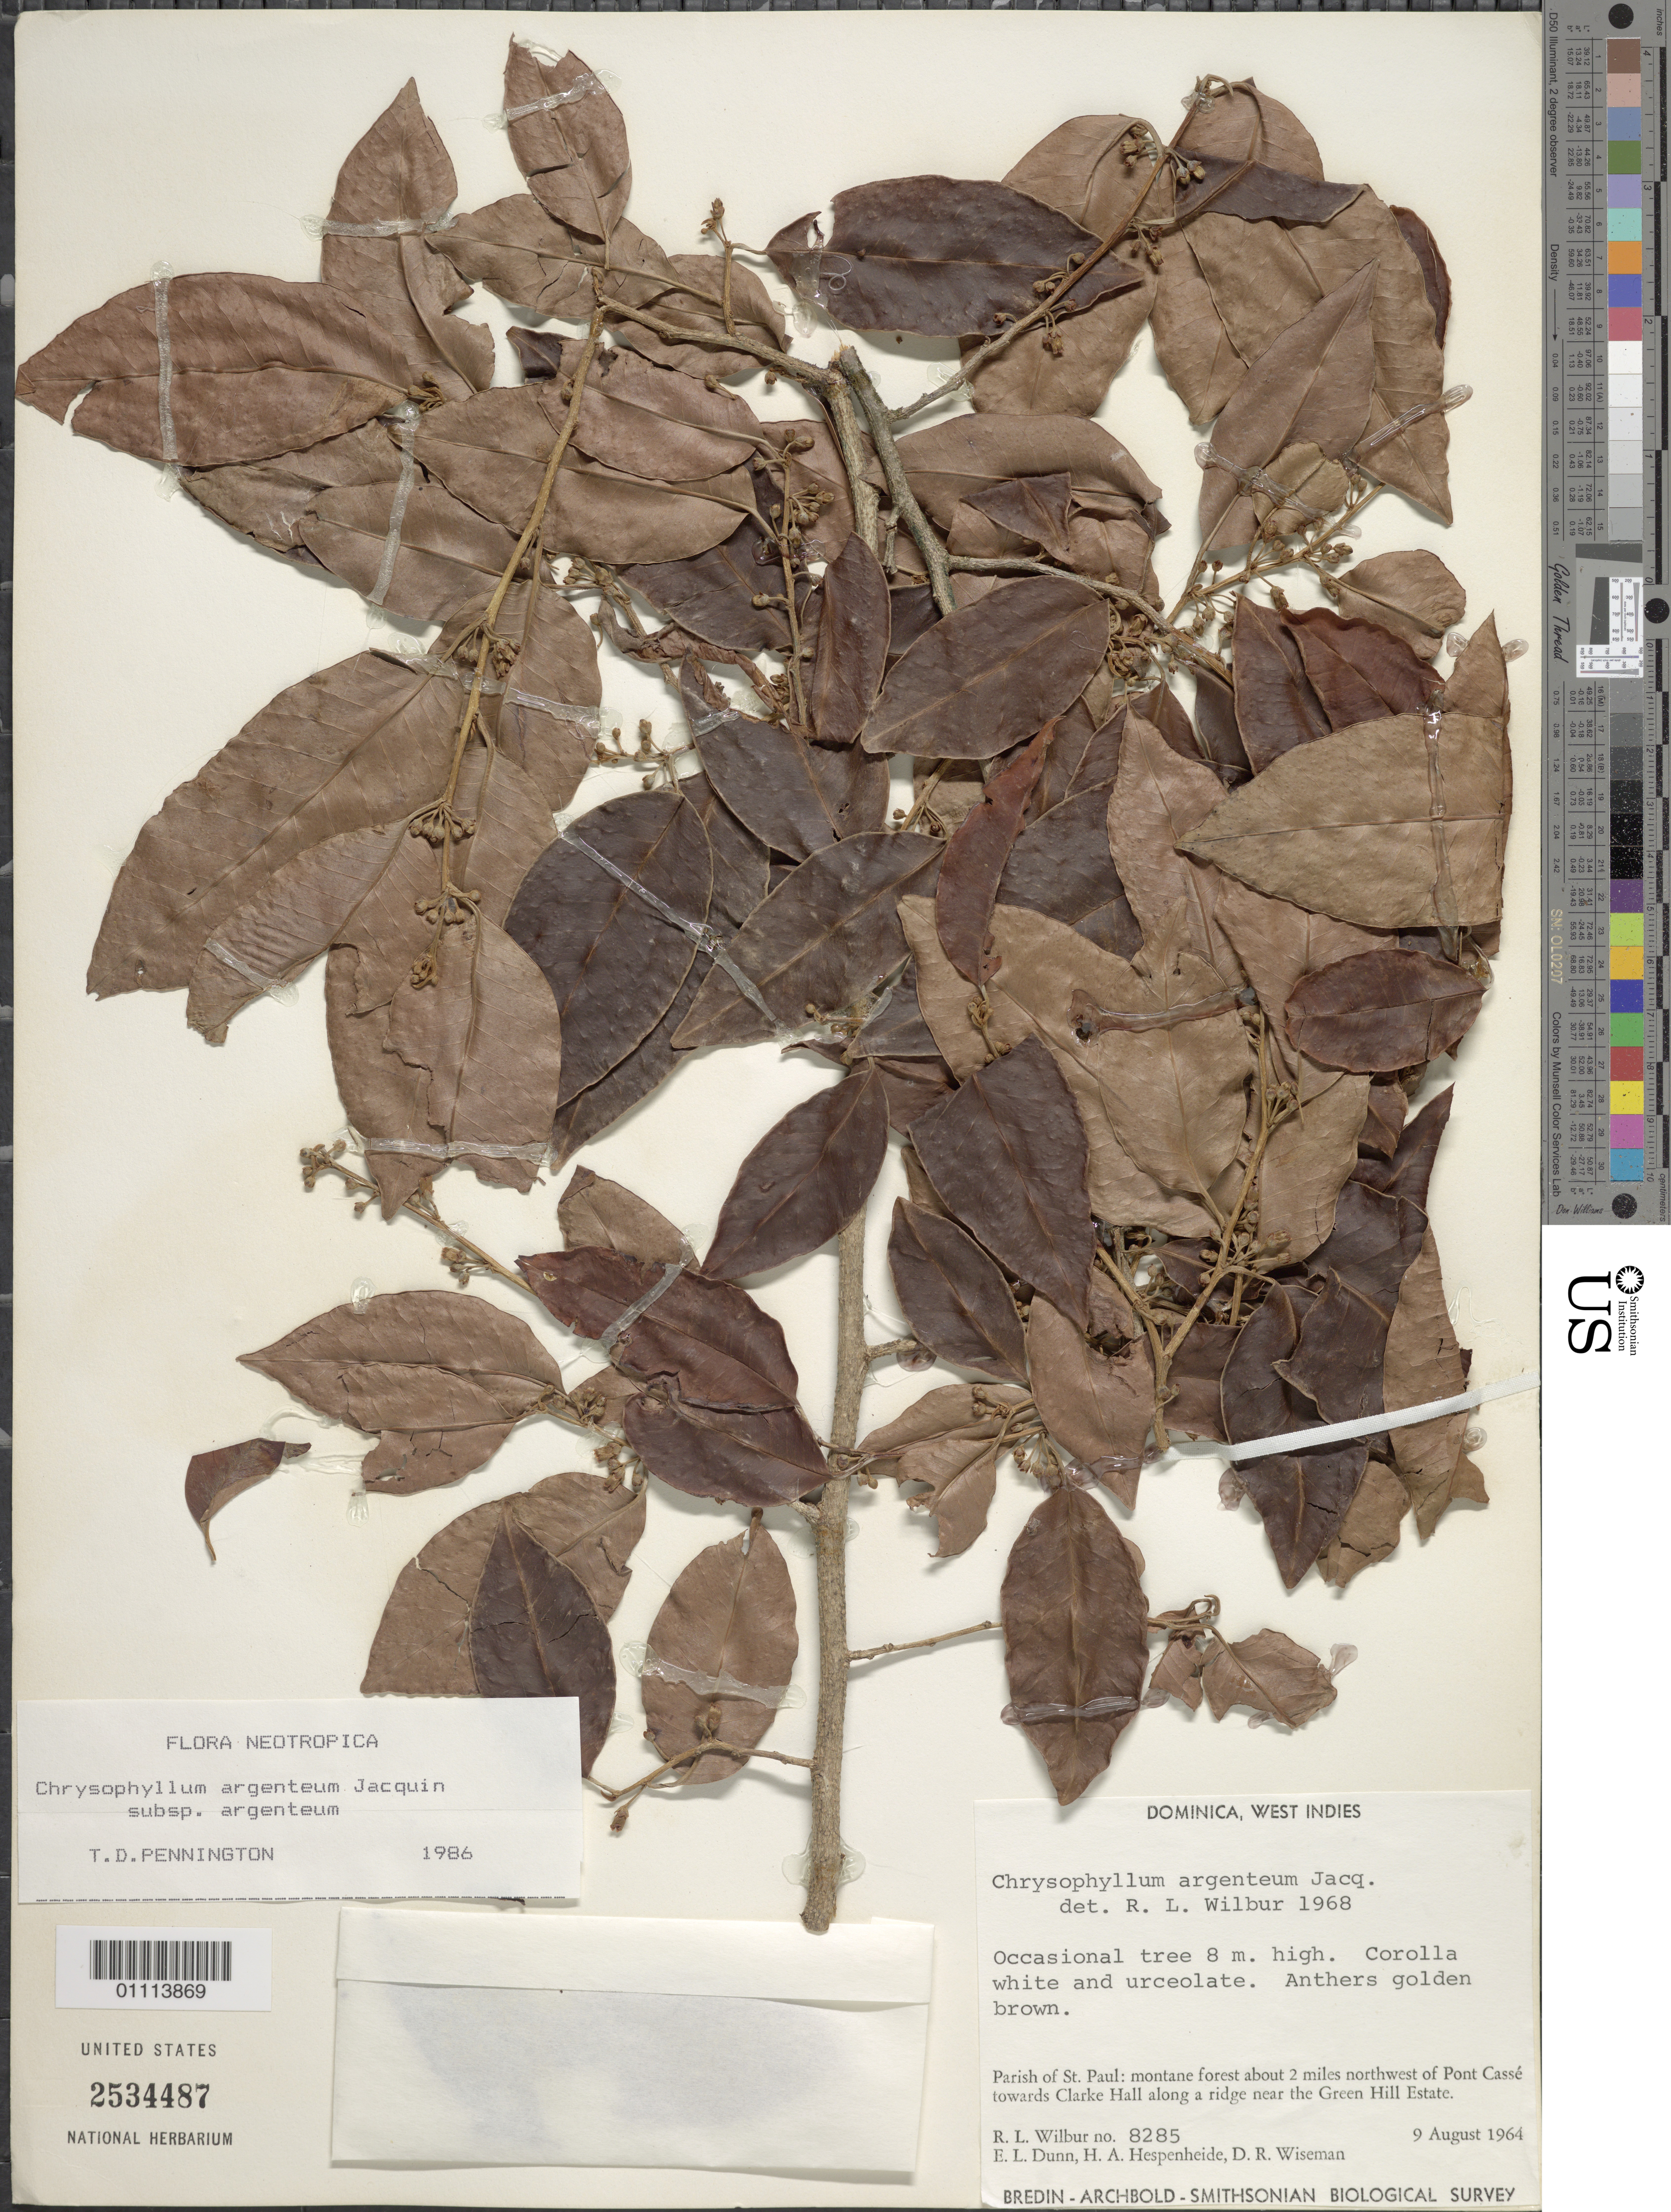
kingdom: Plantae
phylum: Tracheophyta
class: Magnoliopsida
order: Ericales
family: Sapotaceae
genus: Chrysophyllum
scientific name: Chrysophyllum argenteum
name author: Jacq.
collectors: R. L. Wilbur, E. Dunn, H. A. Hespenheide & D. R. Wiseman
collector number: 8285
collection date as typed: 09 Aug 1964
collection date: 1964-08-09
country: Dominica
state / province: St. Paul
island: Dominica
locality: Parish of St. Paul: montane forest about 2 miles NW of Pont Casse towards Clarke Hall along a ridge near the Green Hill Estate.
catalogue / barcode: US 2534487